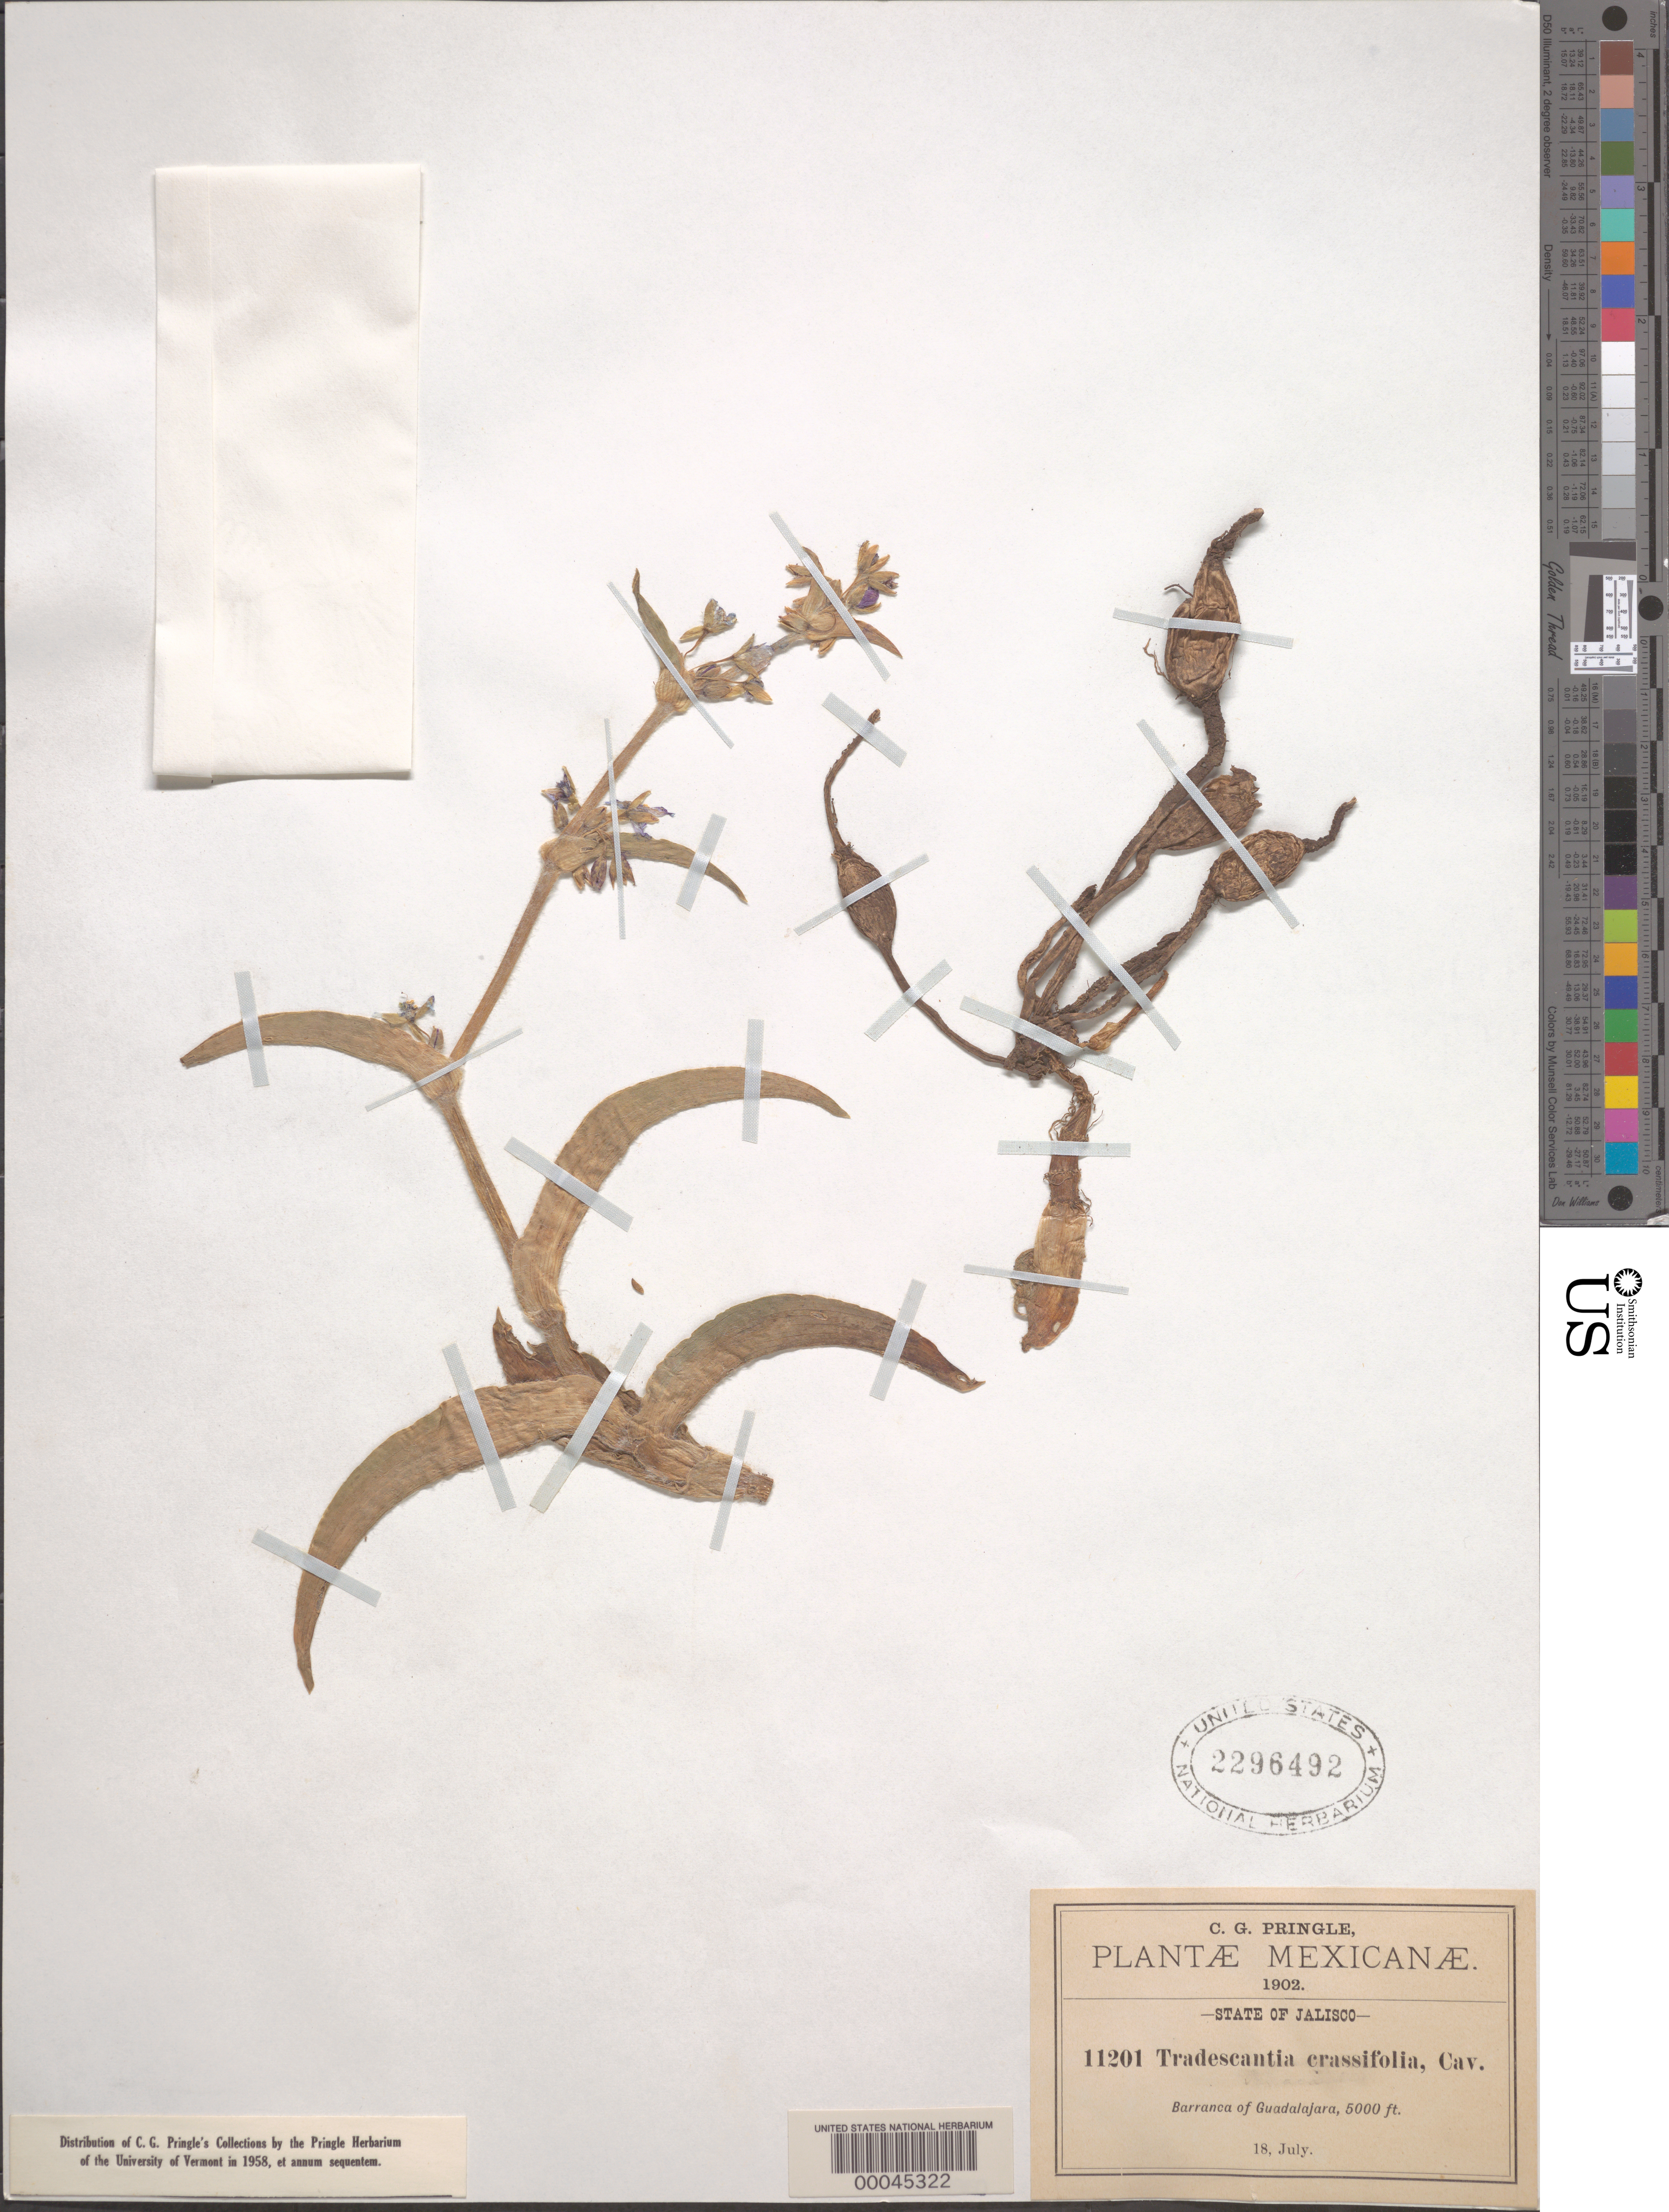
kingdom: Plantae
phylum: Tracheophyta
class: Liliopsida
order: Commelinales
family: Commelinaceae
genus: Tradescantia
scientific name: Tradescantia crassifolia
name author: Cav.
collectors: C. G. Pringle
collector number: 11201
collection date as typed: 18 Jul 1902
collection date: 1902-07-18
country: Mexico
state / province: Jalisco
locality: Guadalajara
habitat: Barranca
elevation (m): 1525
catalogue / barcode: US 2296492